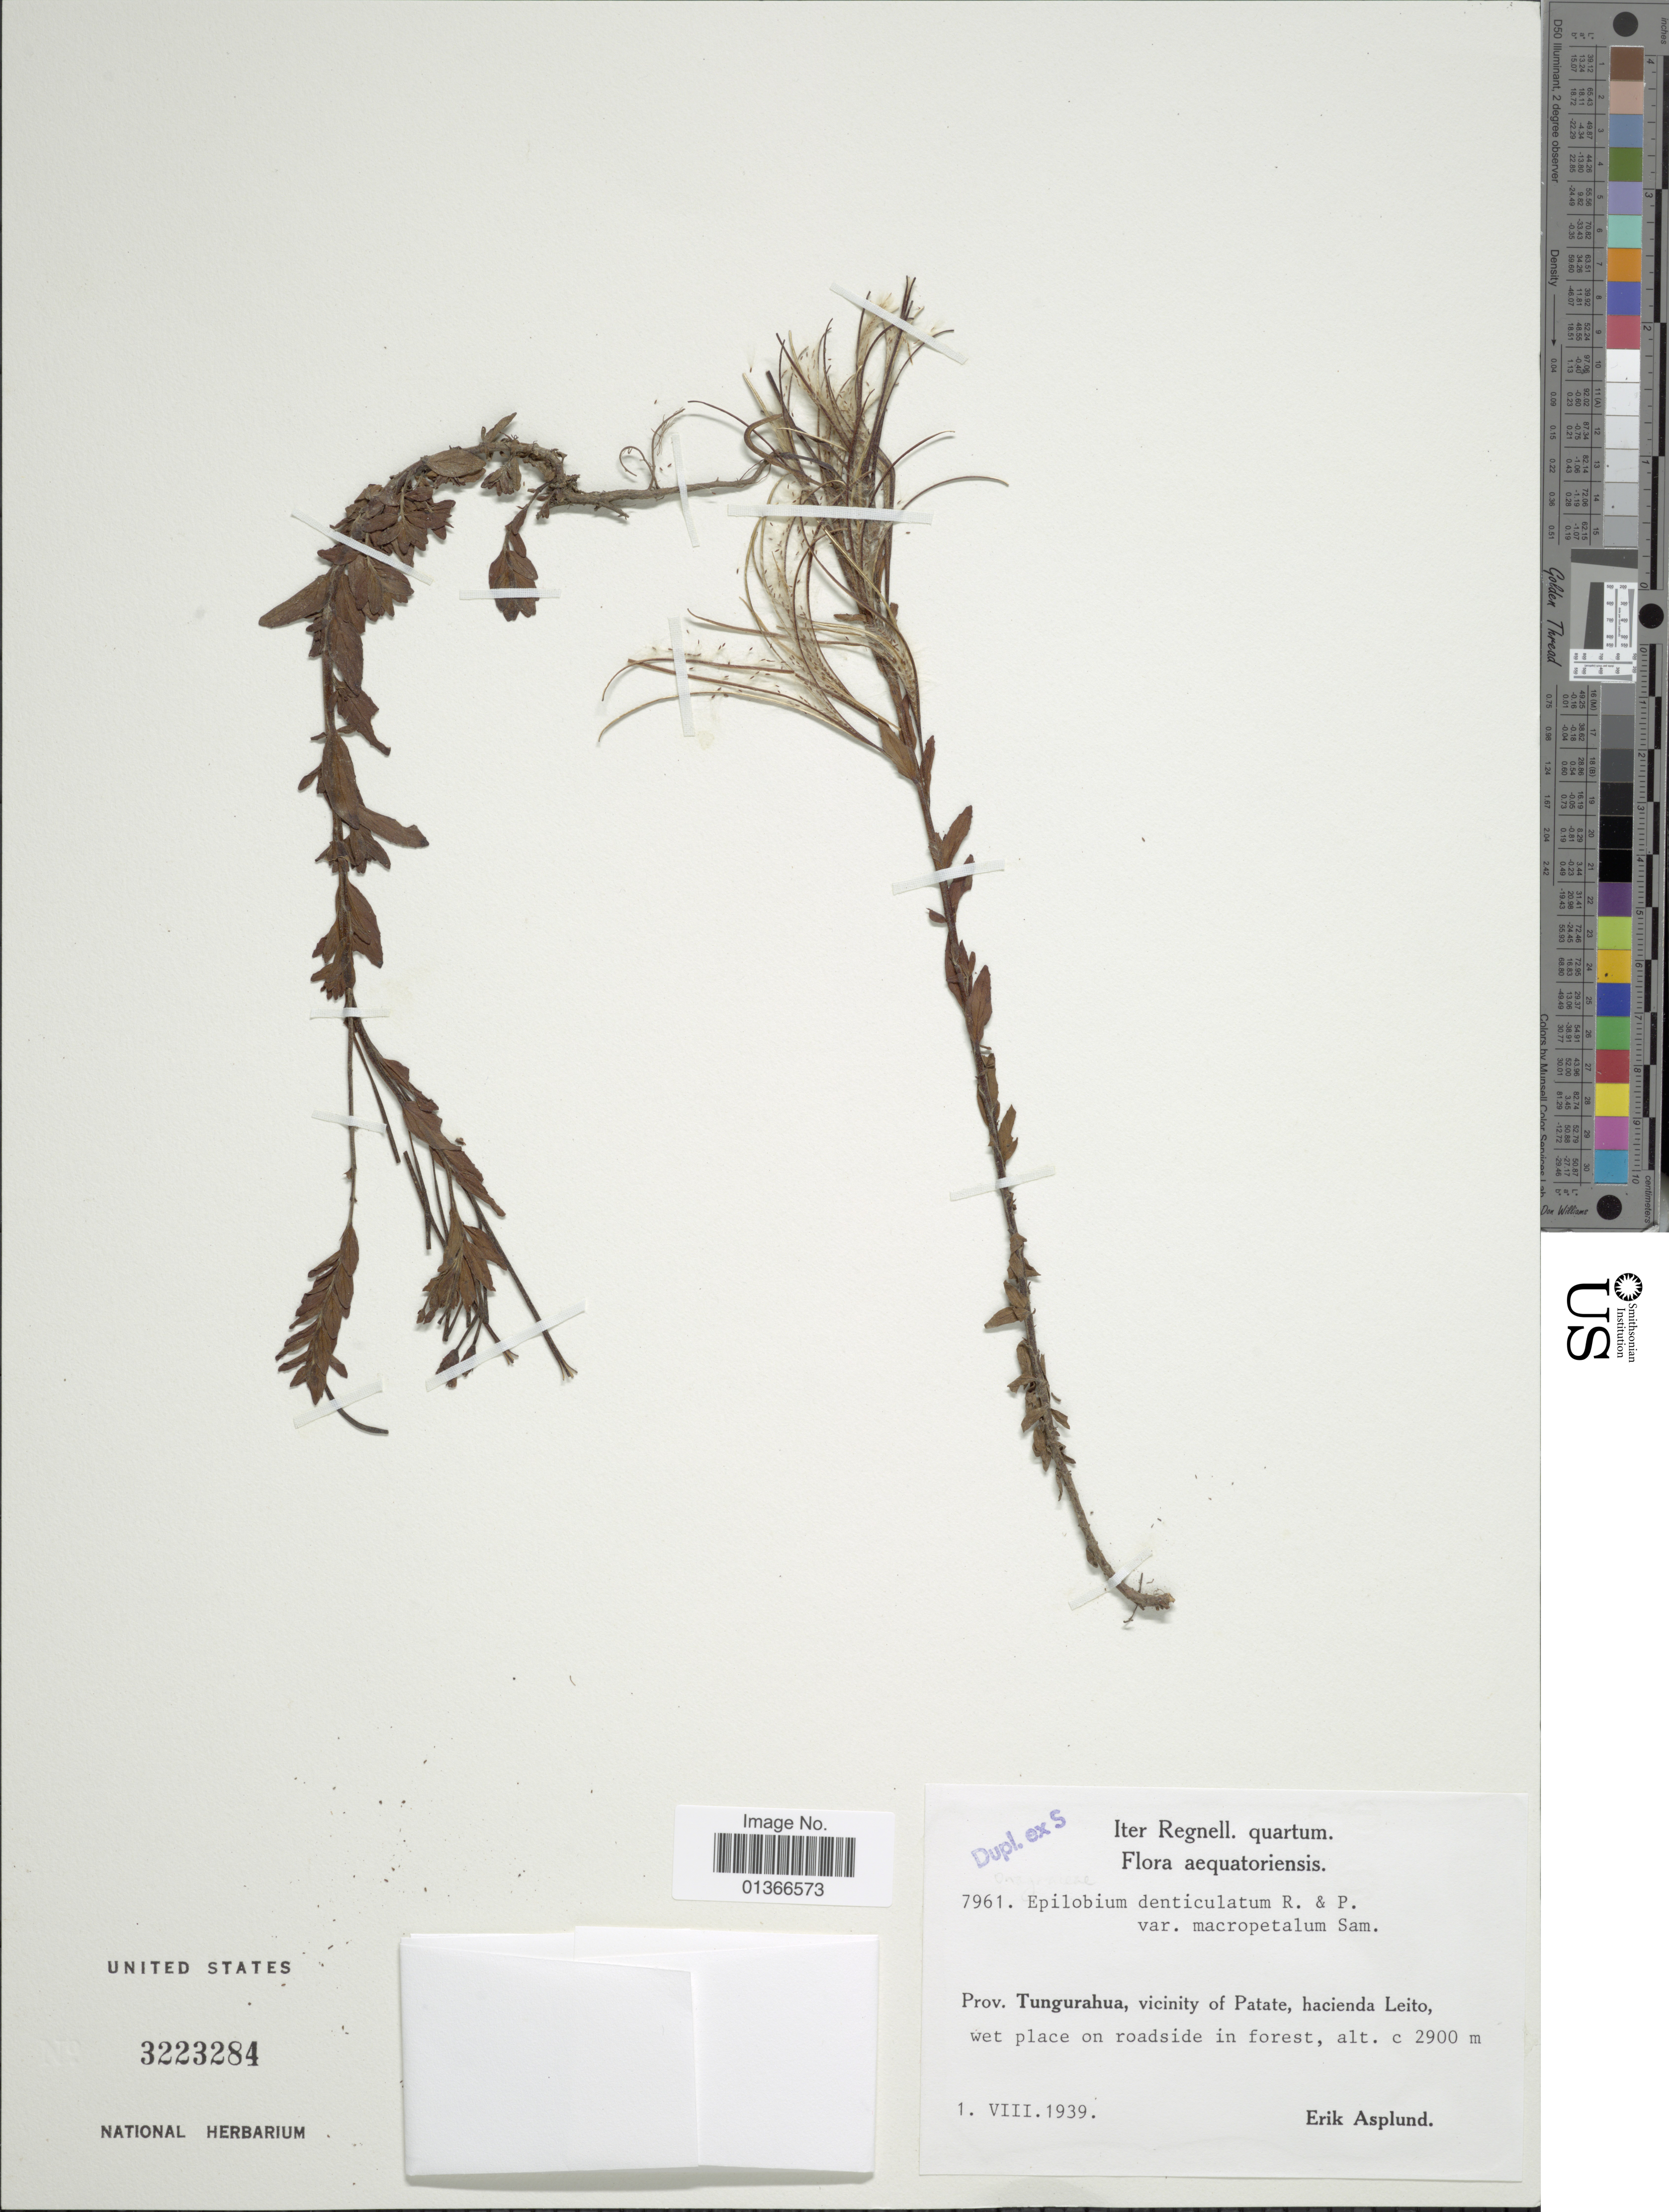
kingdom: Plantae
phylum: Tracheophyta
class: Magnoliopsida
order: Myrtales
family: Onagraceae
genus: Epilobium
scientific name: Epilobium denticulatum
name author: Ruiz & Pav.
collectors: E. Asplund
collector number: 7961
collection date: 1939-08-01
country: Ecuador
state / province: Tungurahua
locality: Vicinity of Patate, hacienda Leito.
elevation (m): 2900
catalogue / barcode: US 3223284